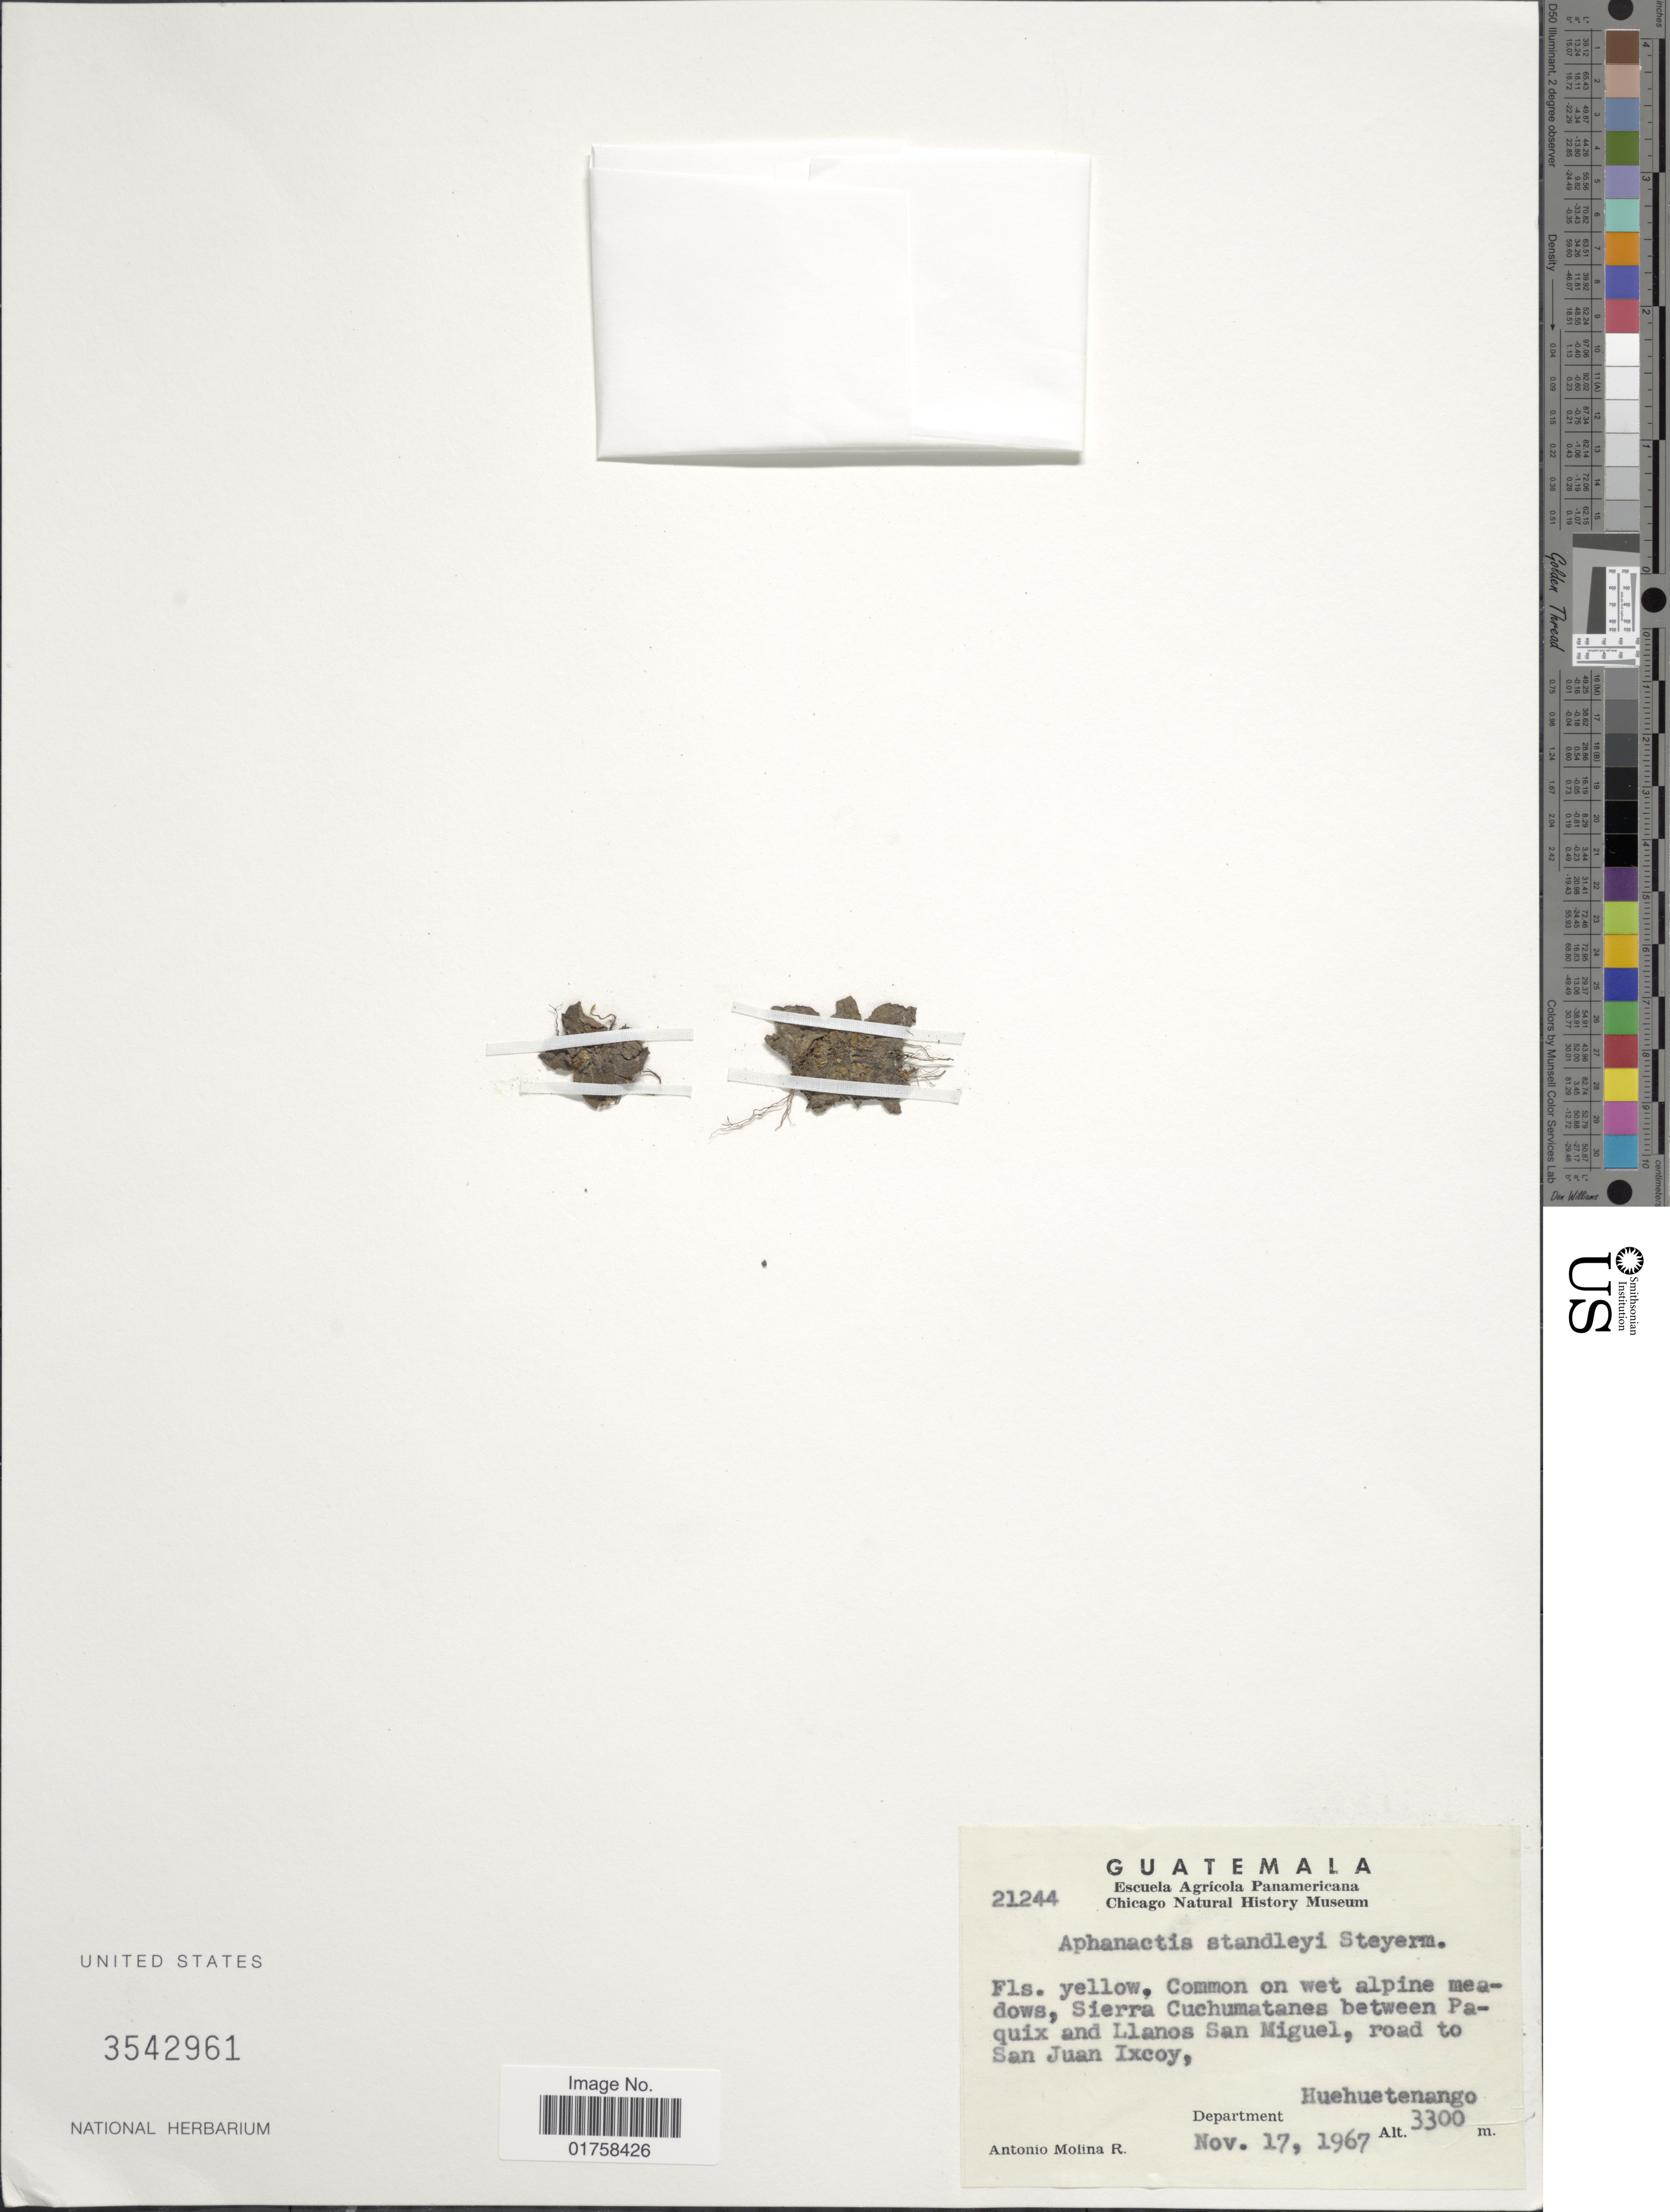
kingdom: Plantae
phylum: Tracheophyta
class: Magnoliopsida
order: Asterales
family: Asteraceae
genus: Aphanactis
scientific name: Aphanactis standleyi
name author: Steyerm.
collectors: A. Molina R.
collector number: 21244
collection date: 1967-11-17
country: Guatemala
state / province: Huehuetenango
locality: Guatamala, Department Huehuetenango. Sierra Cuchumatanes between Paquix and Llanos San Miguel, road to San Juan Ixcoy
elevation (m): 3300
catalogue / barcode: US 3542961